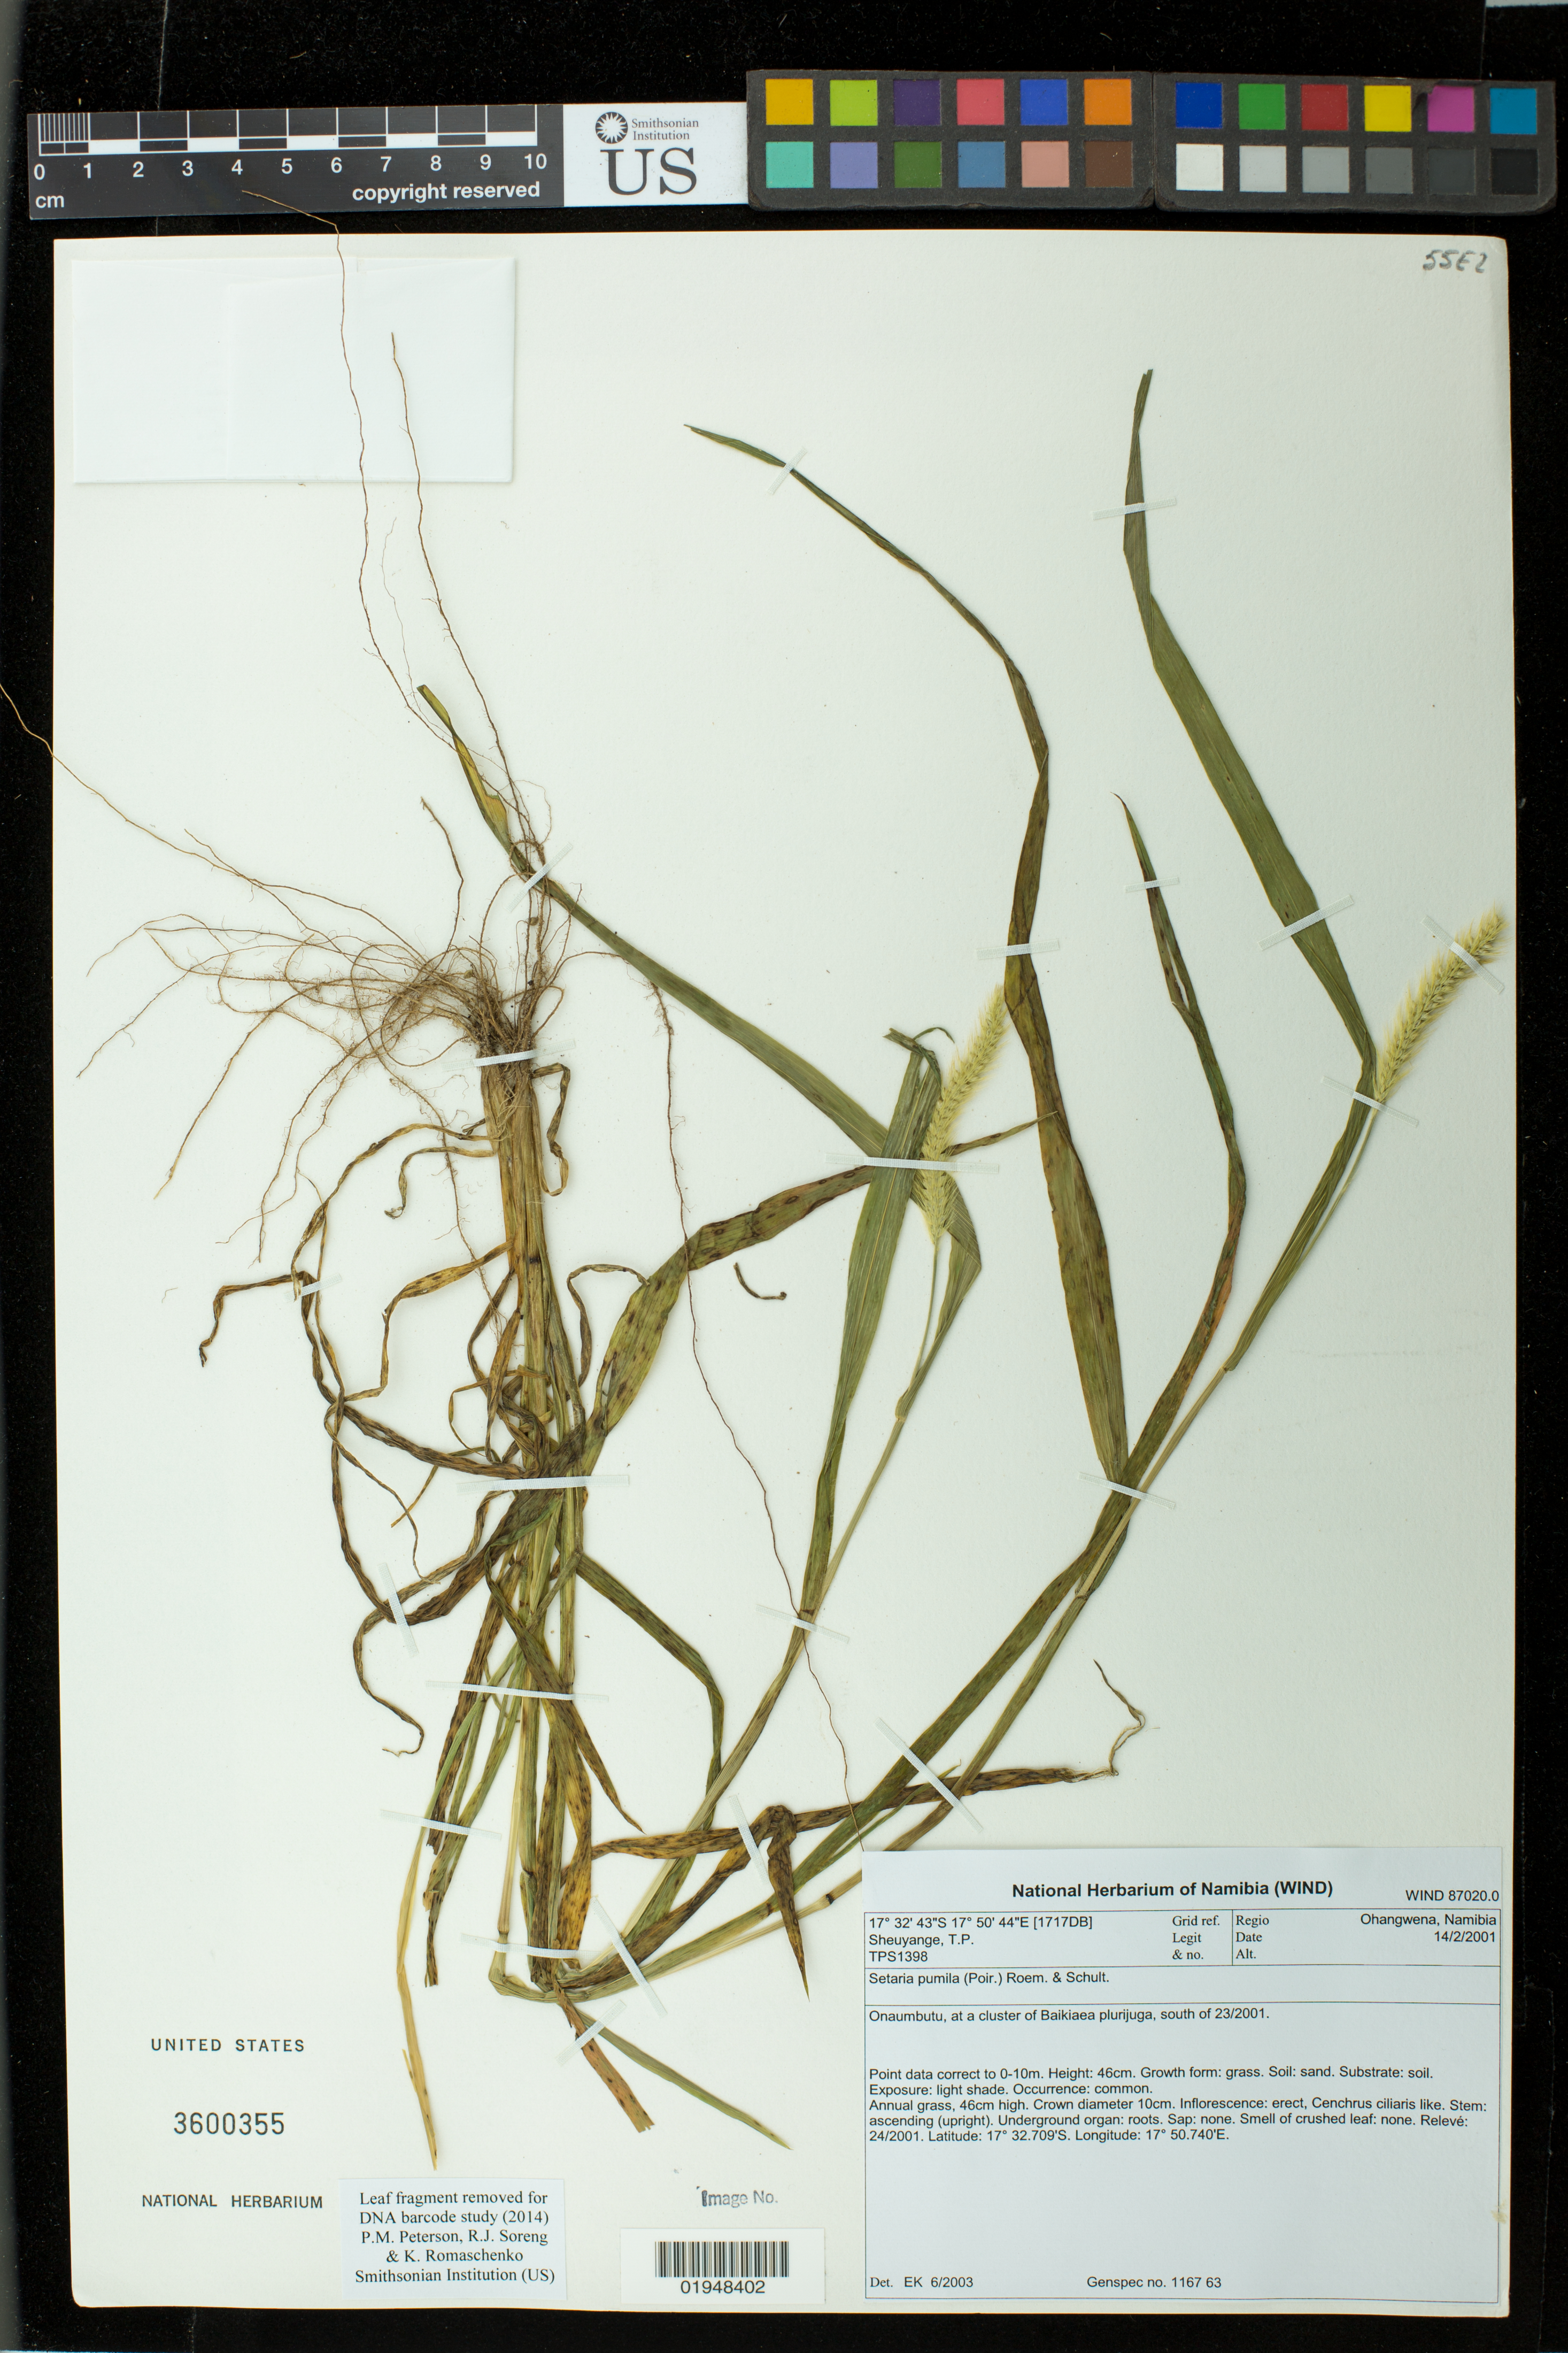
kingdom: Plantae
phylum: Tracheophyta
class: Liliopsida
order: Poales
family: Poaceae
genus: Setaria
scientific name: Setaria pumila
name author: (Poir.) Roem. & Schult.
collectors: T. Sheuyange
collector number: TPS1398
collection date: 2001-02-14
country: Namibia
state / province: Ohangwena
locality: Onaumbutu, south of 23/2001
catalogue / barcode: US 3600355